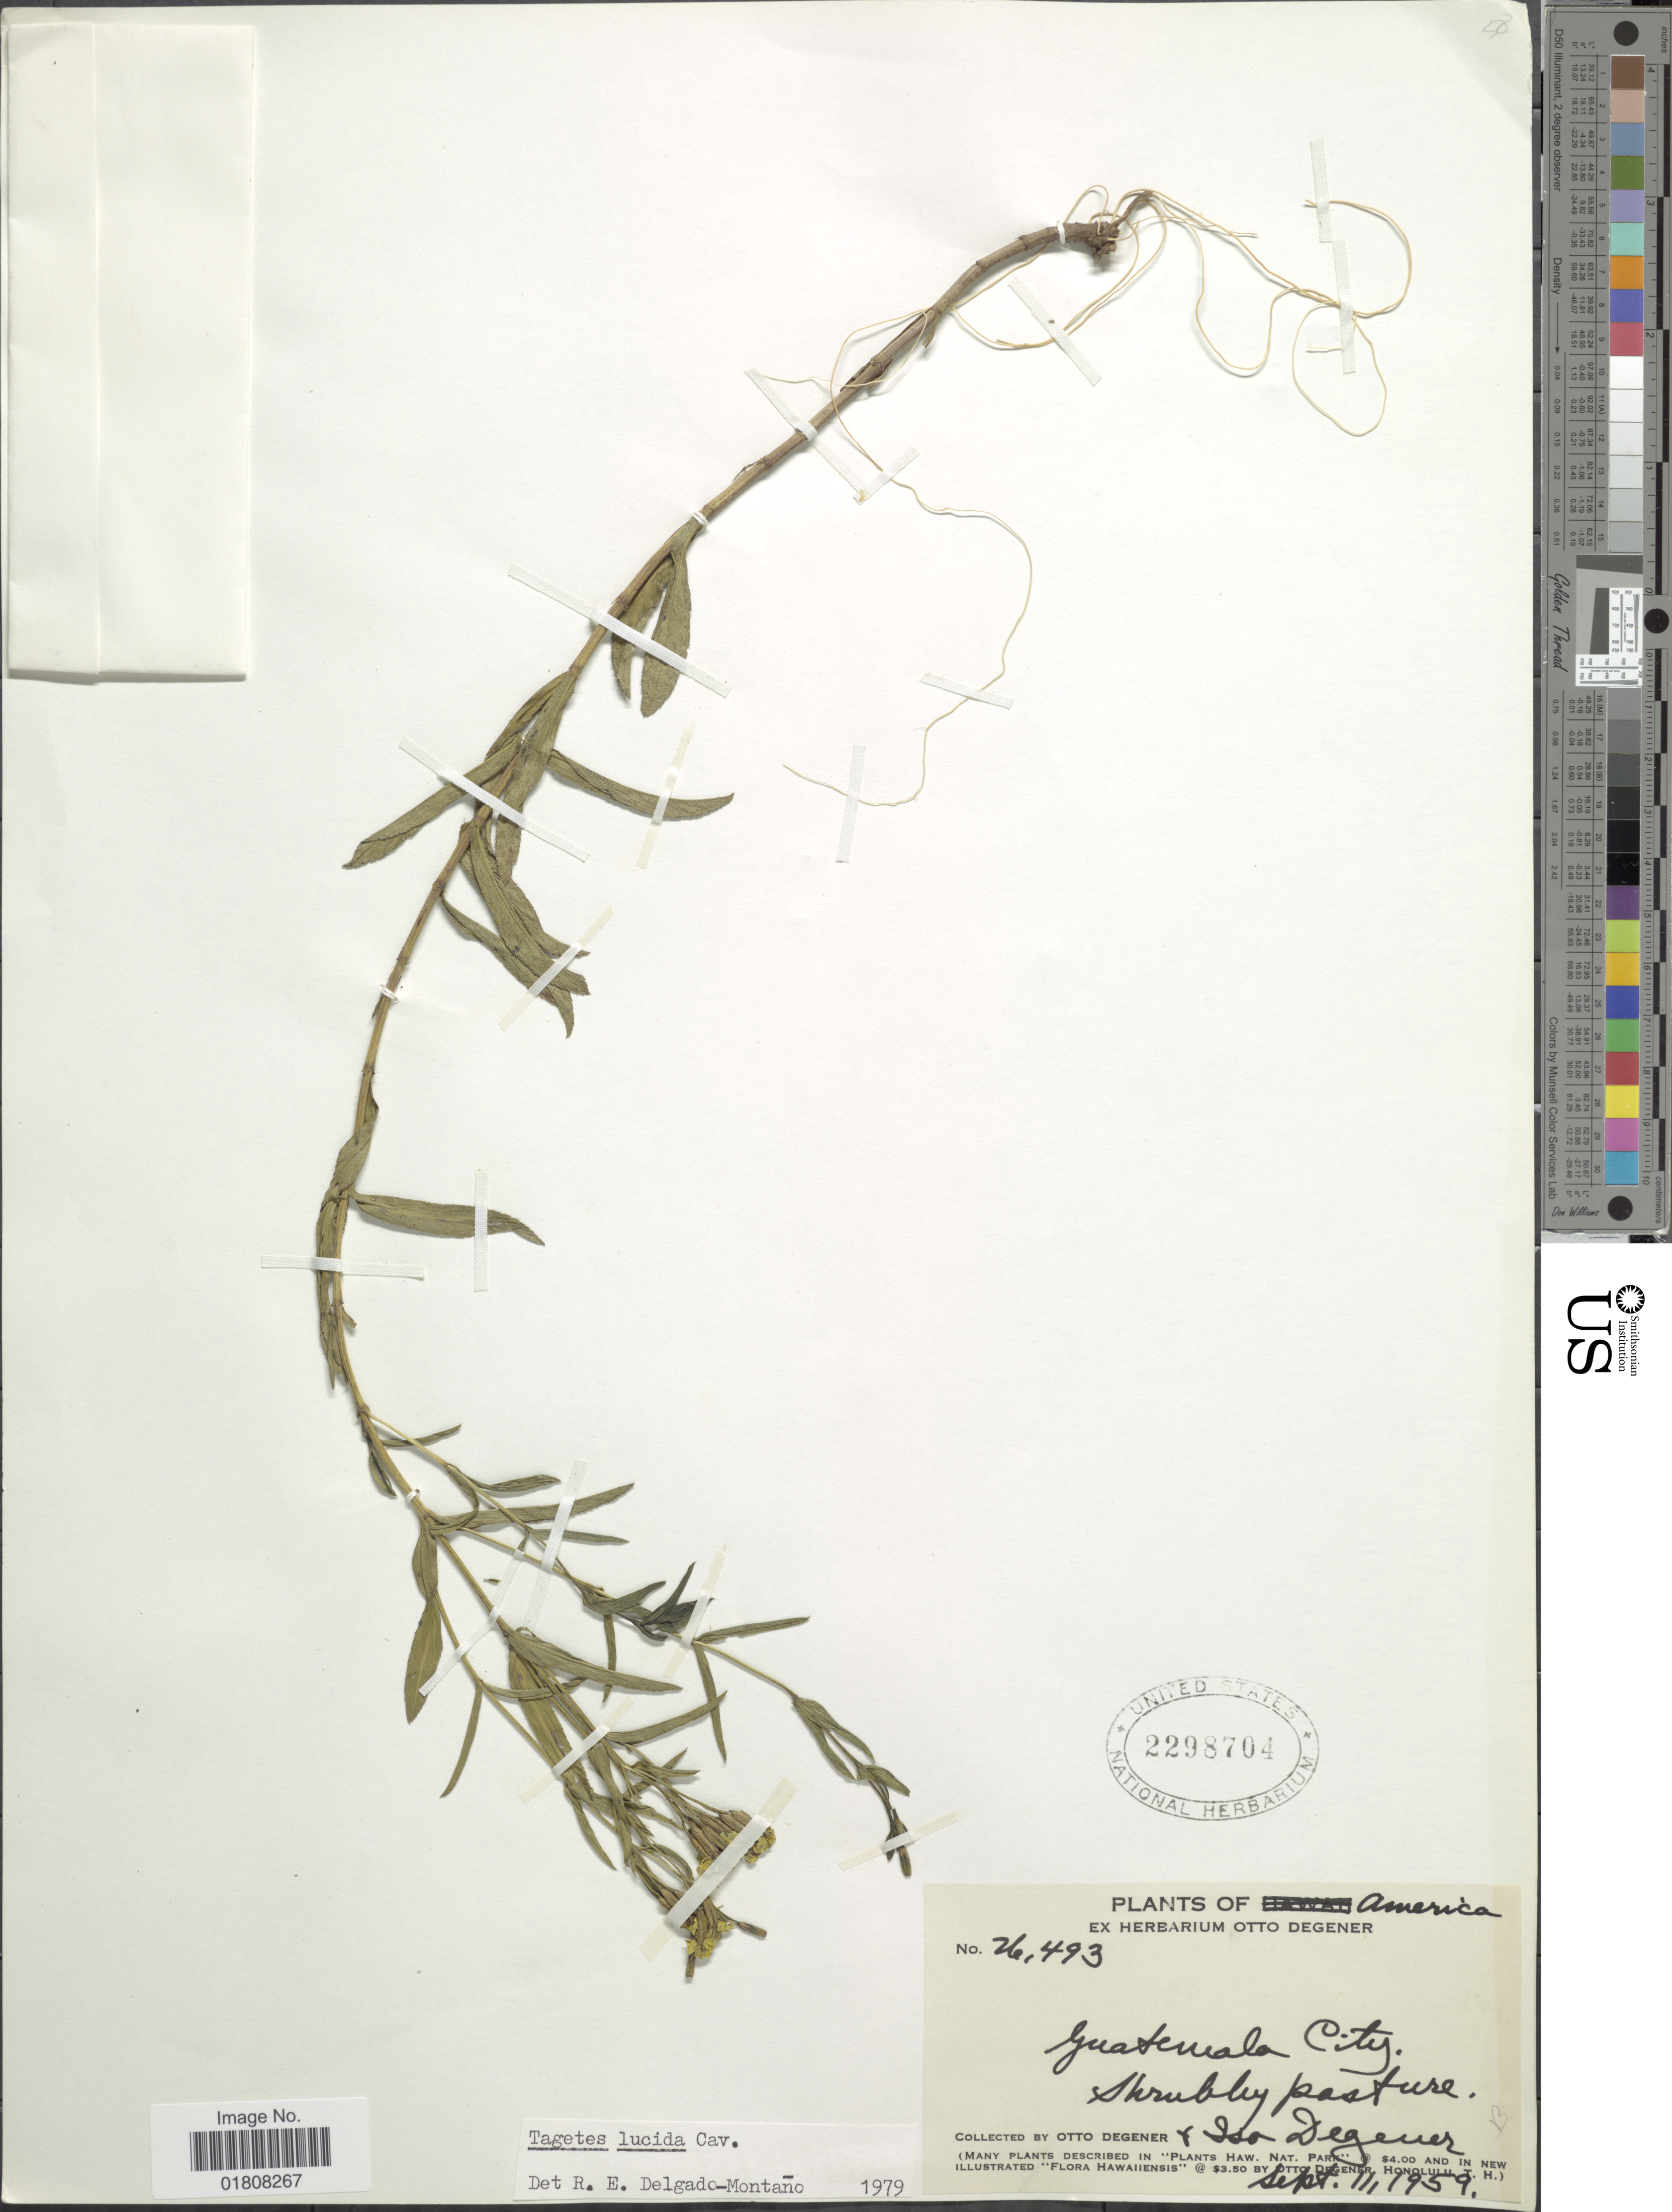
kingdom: Plantae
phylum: Tracheophyta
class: Magnoliopsida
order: Asterales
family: Asteraceae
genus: Tagetes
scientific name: Tagetes lucida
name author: Cav.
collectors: O. Degener & I. Degener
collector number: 26493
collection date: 1959-09-11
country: Guatemala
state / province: Guatemala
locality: America, Guatemala City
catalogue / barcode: US 2298704